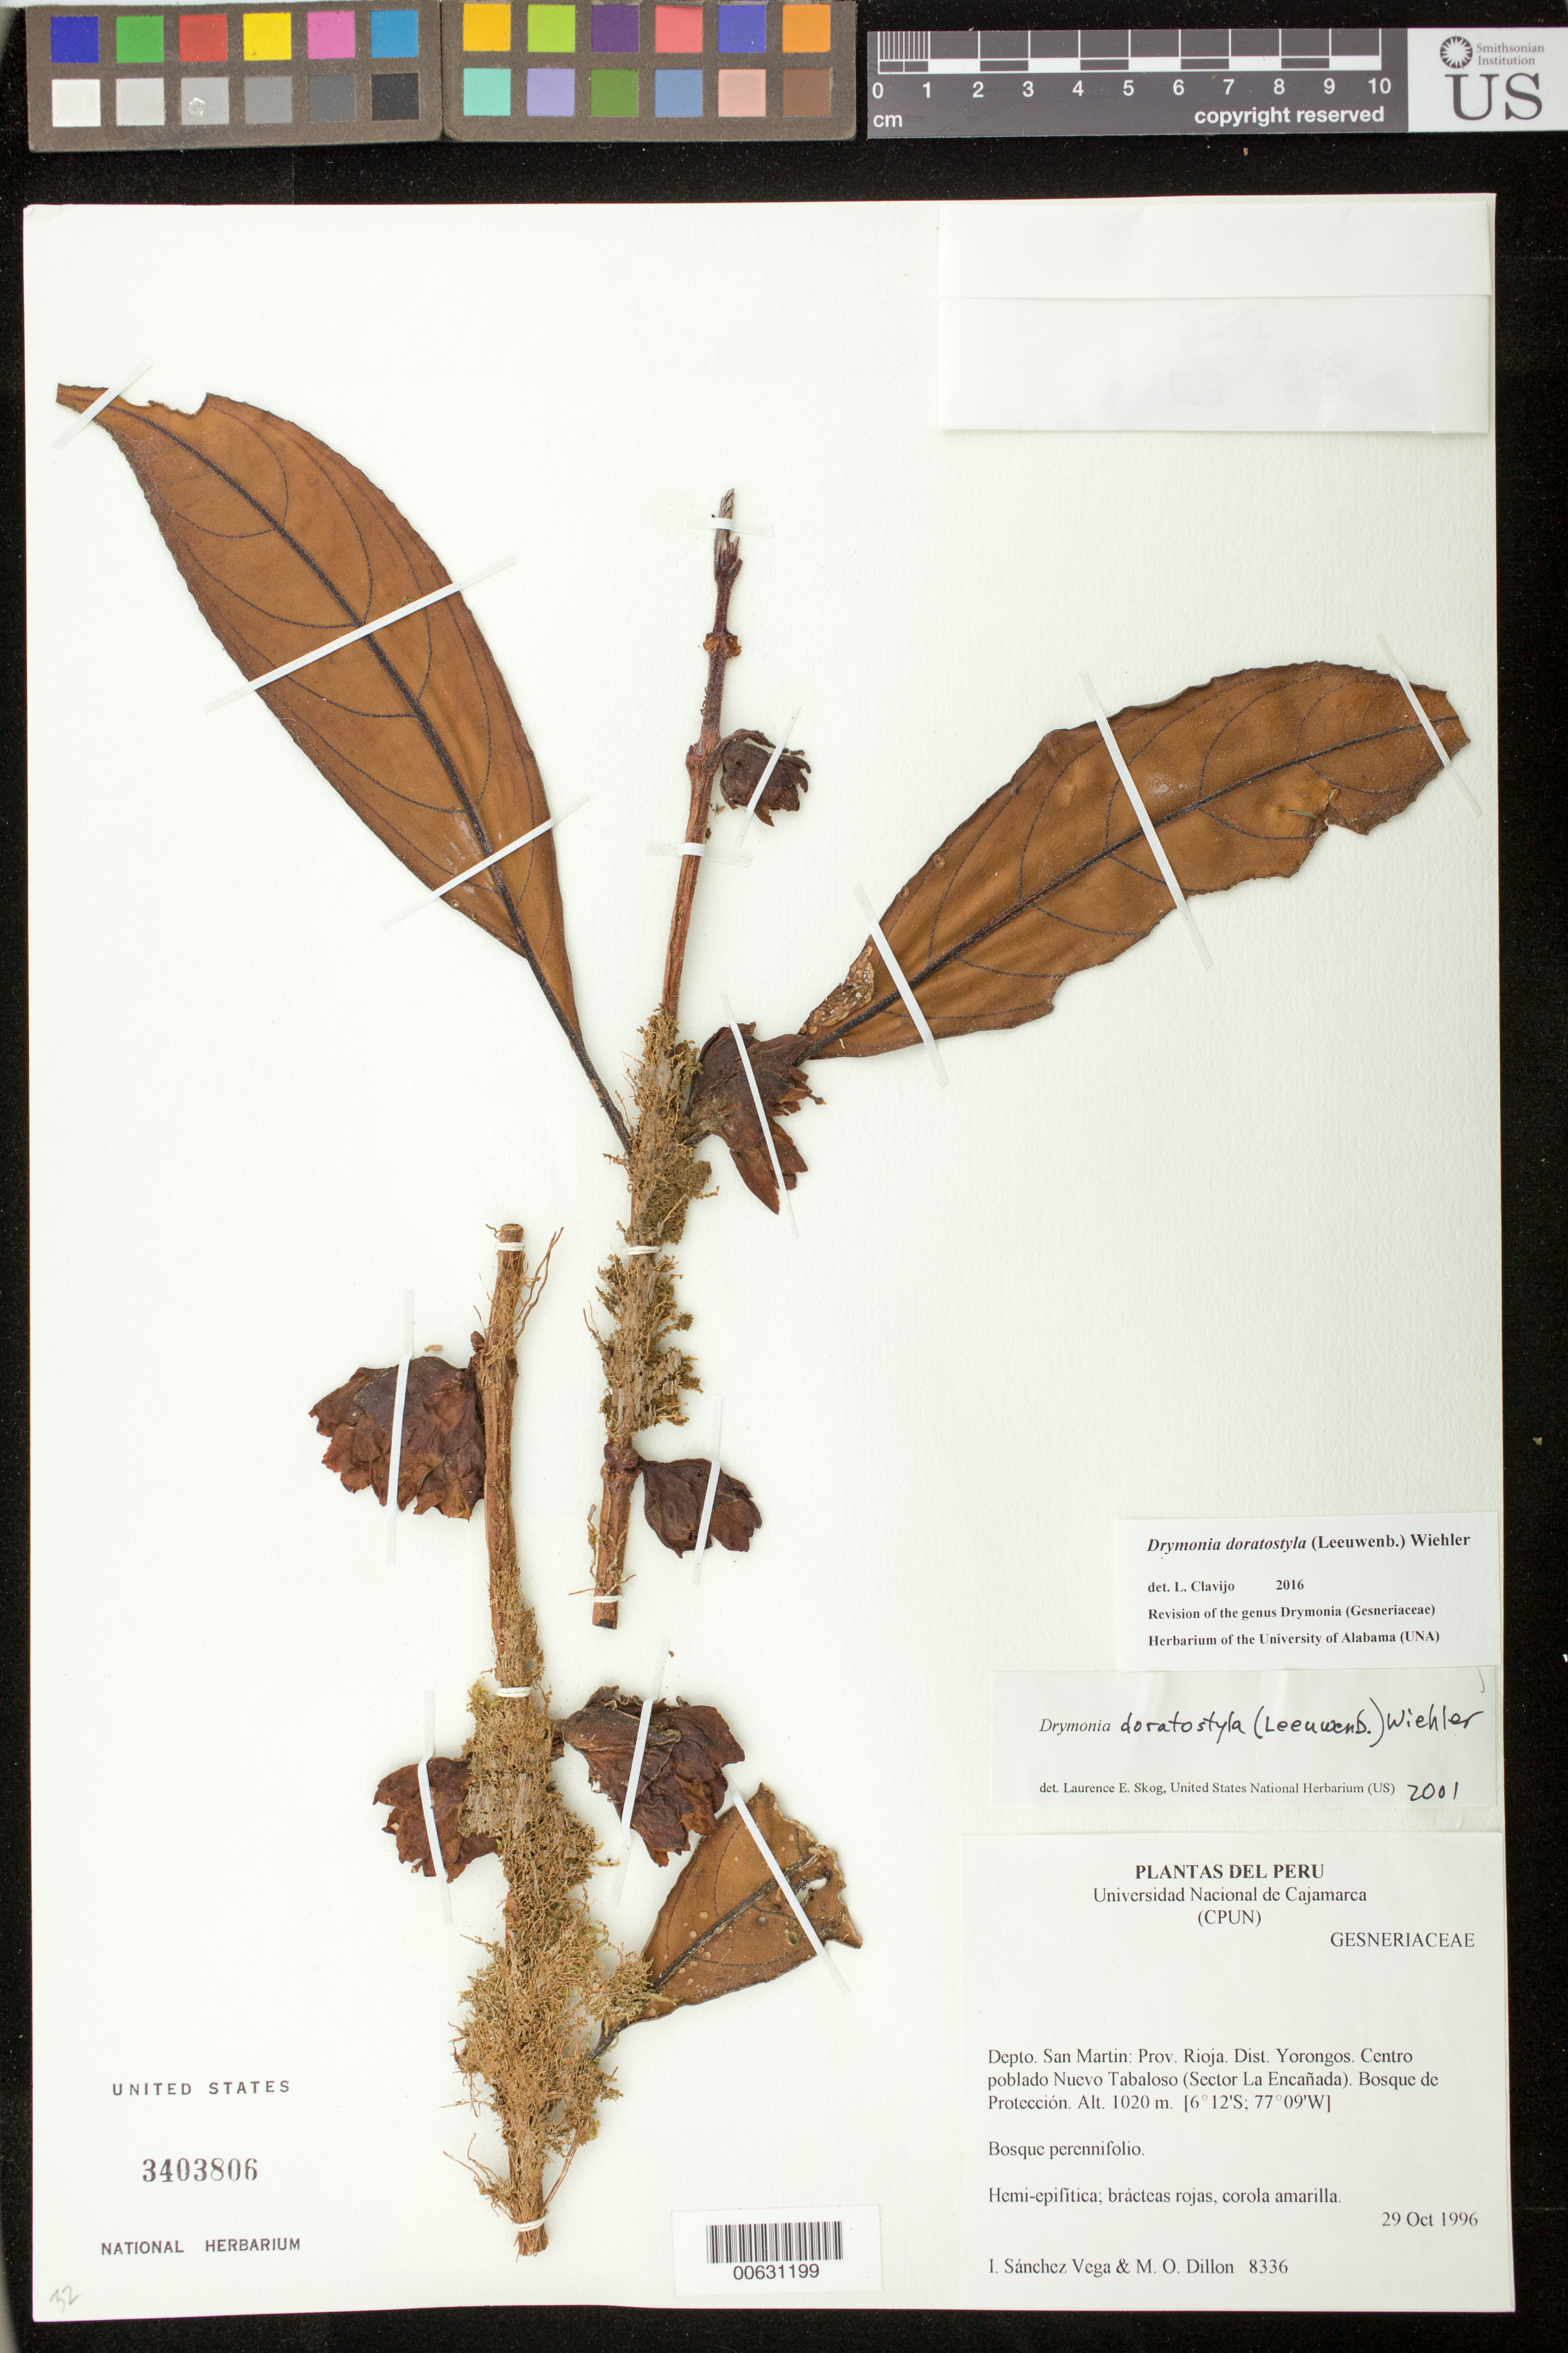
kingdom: Plantae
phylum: Tracheophyta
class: Magnoliopsida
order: Lamiales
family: Gesneriaceae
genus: Drymonia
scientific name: Drymonia doratostyla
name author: (Leeuwenb.) Wiehler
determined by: Skog, Laurence E.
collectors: I. M. Sánchez Vega & M. O. Dillon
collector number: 8336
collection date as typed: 29 Oct 1996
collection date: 1996-10-29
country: Peru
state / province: San Martín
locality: Prov. Rioja, Dist. Yorongos, Centro poblado Nuevo Tabaloso (Sector La Encañada), Bosque de Protección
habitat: Bosque perennifolio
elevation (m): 1020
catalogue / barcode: US 3403806